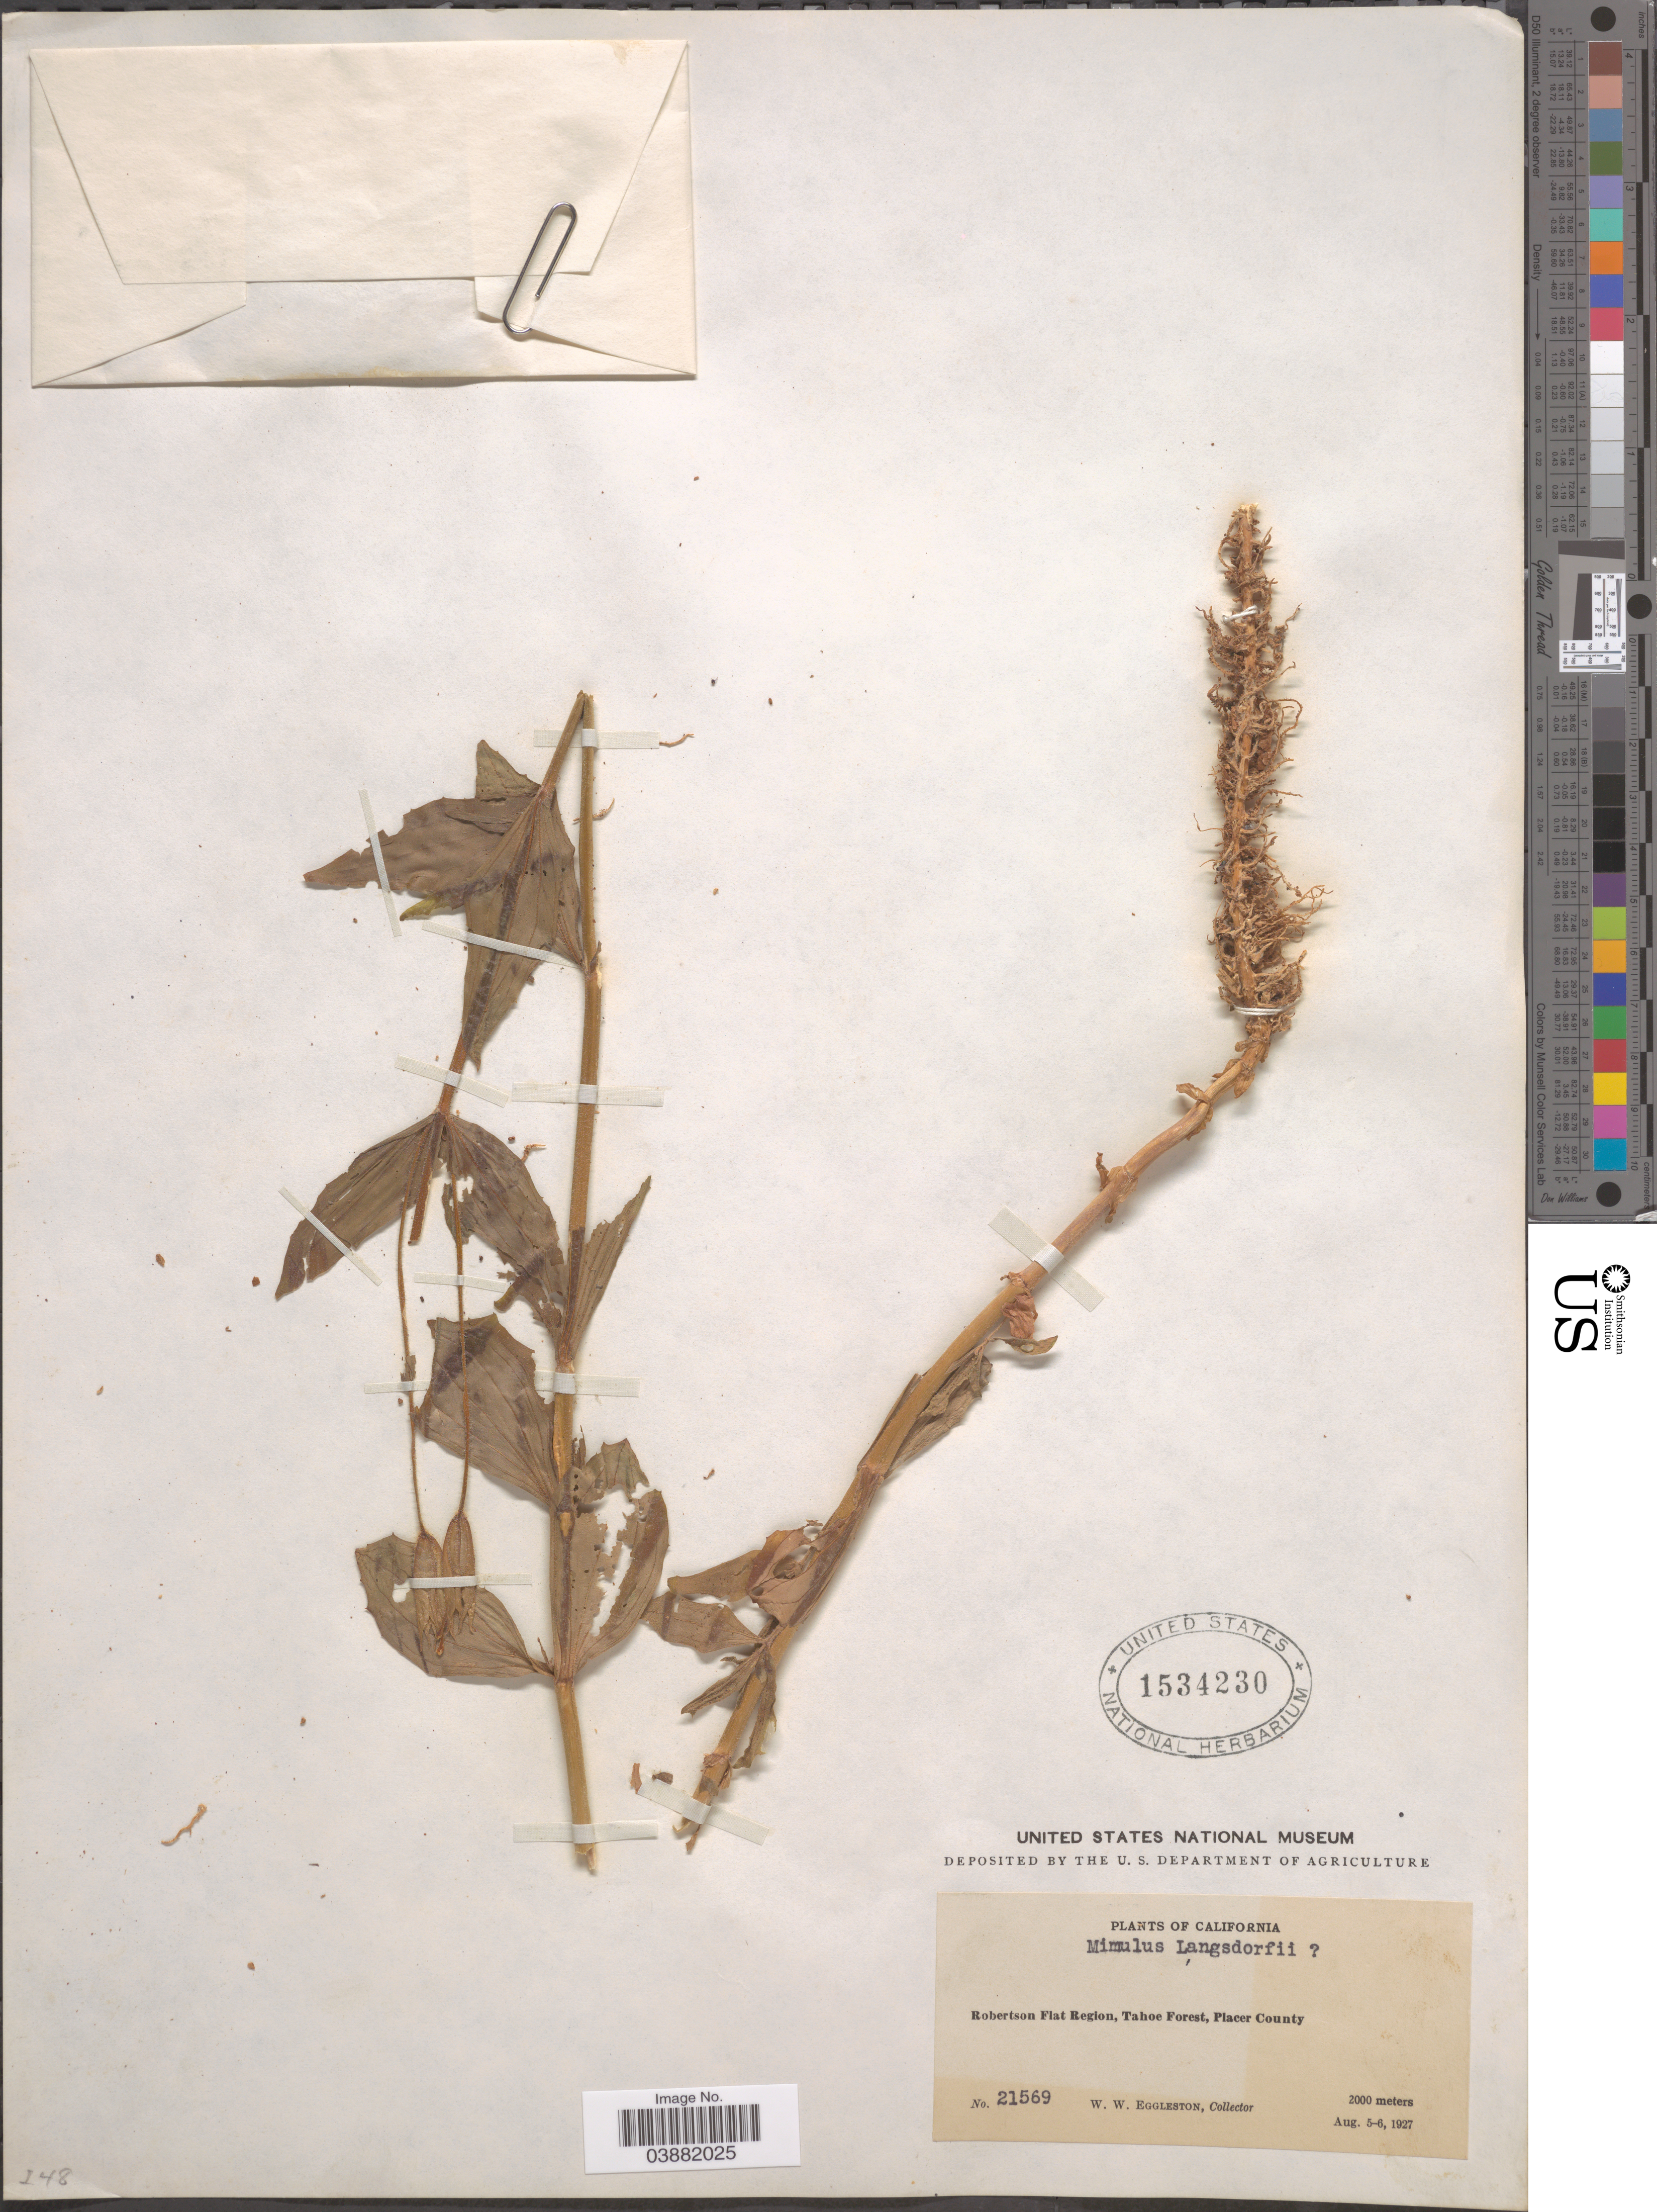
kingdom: Plantae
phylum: Tracheophyta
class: Magnoliopsida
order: Lamiales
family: Phrymaceae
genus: Mimulus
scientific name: Mimulus langsdorffii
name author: Donn & Sims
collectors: W. W. Eggleston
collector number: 21569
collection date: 1927-08-05/1927-08-06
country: United States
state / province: California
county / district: Placer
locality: Robertson Flat Region, Tahoe Forest, Placer County.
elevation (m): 2000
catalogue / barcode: US 1534230